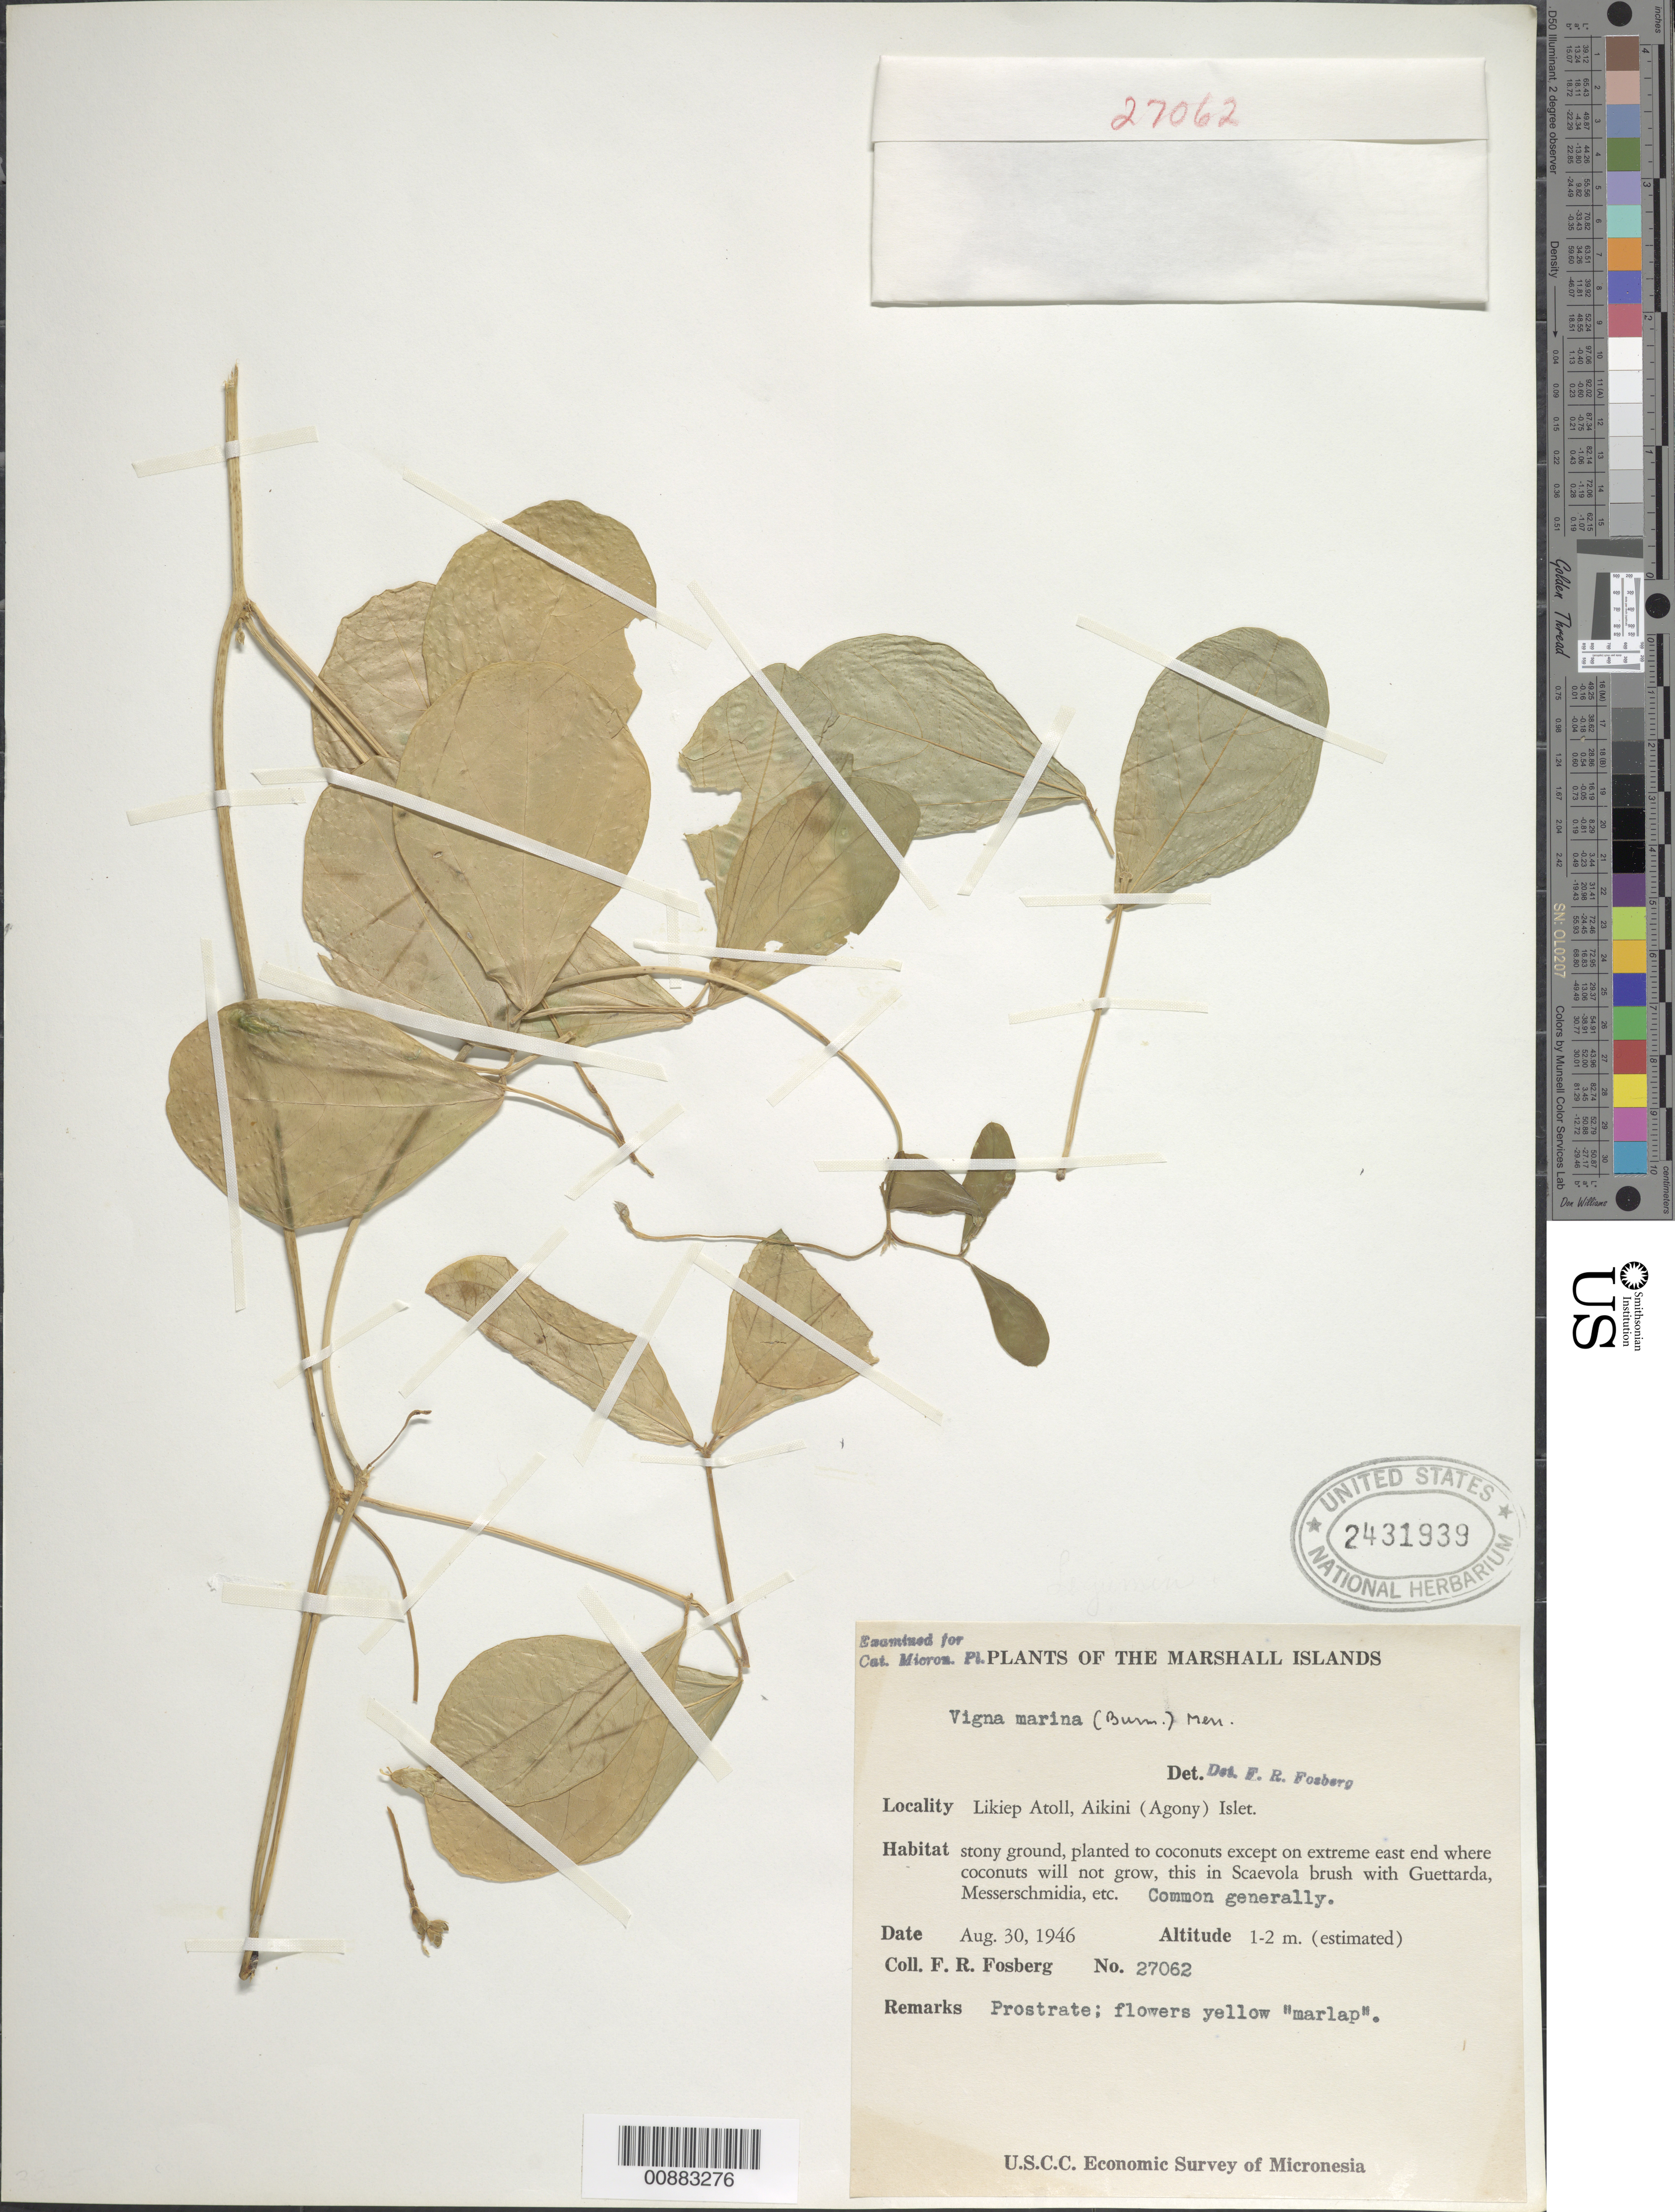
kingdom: Plantae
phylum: Tracheophyta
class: Magnoliopsida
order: Fabales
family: Fabaceae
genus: Vigna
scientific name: Vigna marina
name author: (Burm.) Merr.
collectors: F. R. Fosberg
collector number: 27062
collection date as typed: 30 Aug 1946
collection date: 1946-08-30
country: Marshall Islands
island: Likiep Atoll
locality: Aikini (Agony) Islet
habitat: Stony ground, planted to coconuts except on extreme east end where coconuts will not grow. Common.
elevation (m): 1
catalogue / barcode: US 2431939